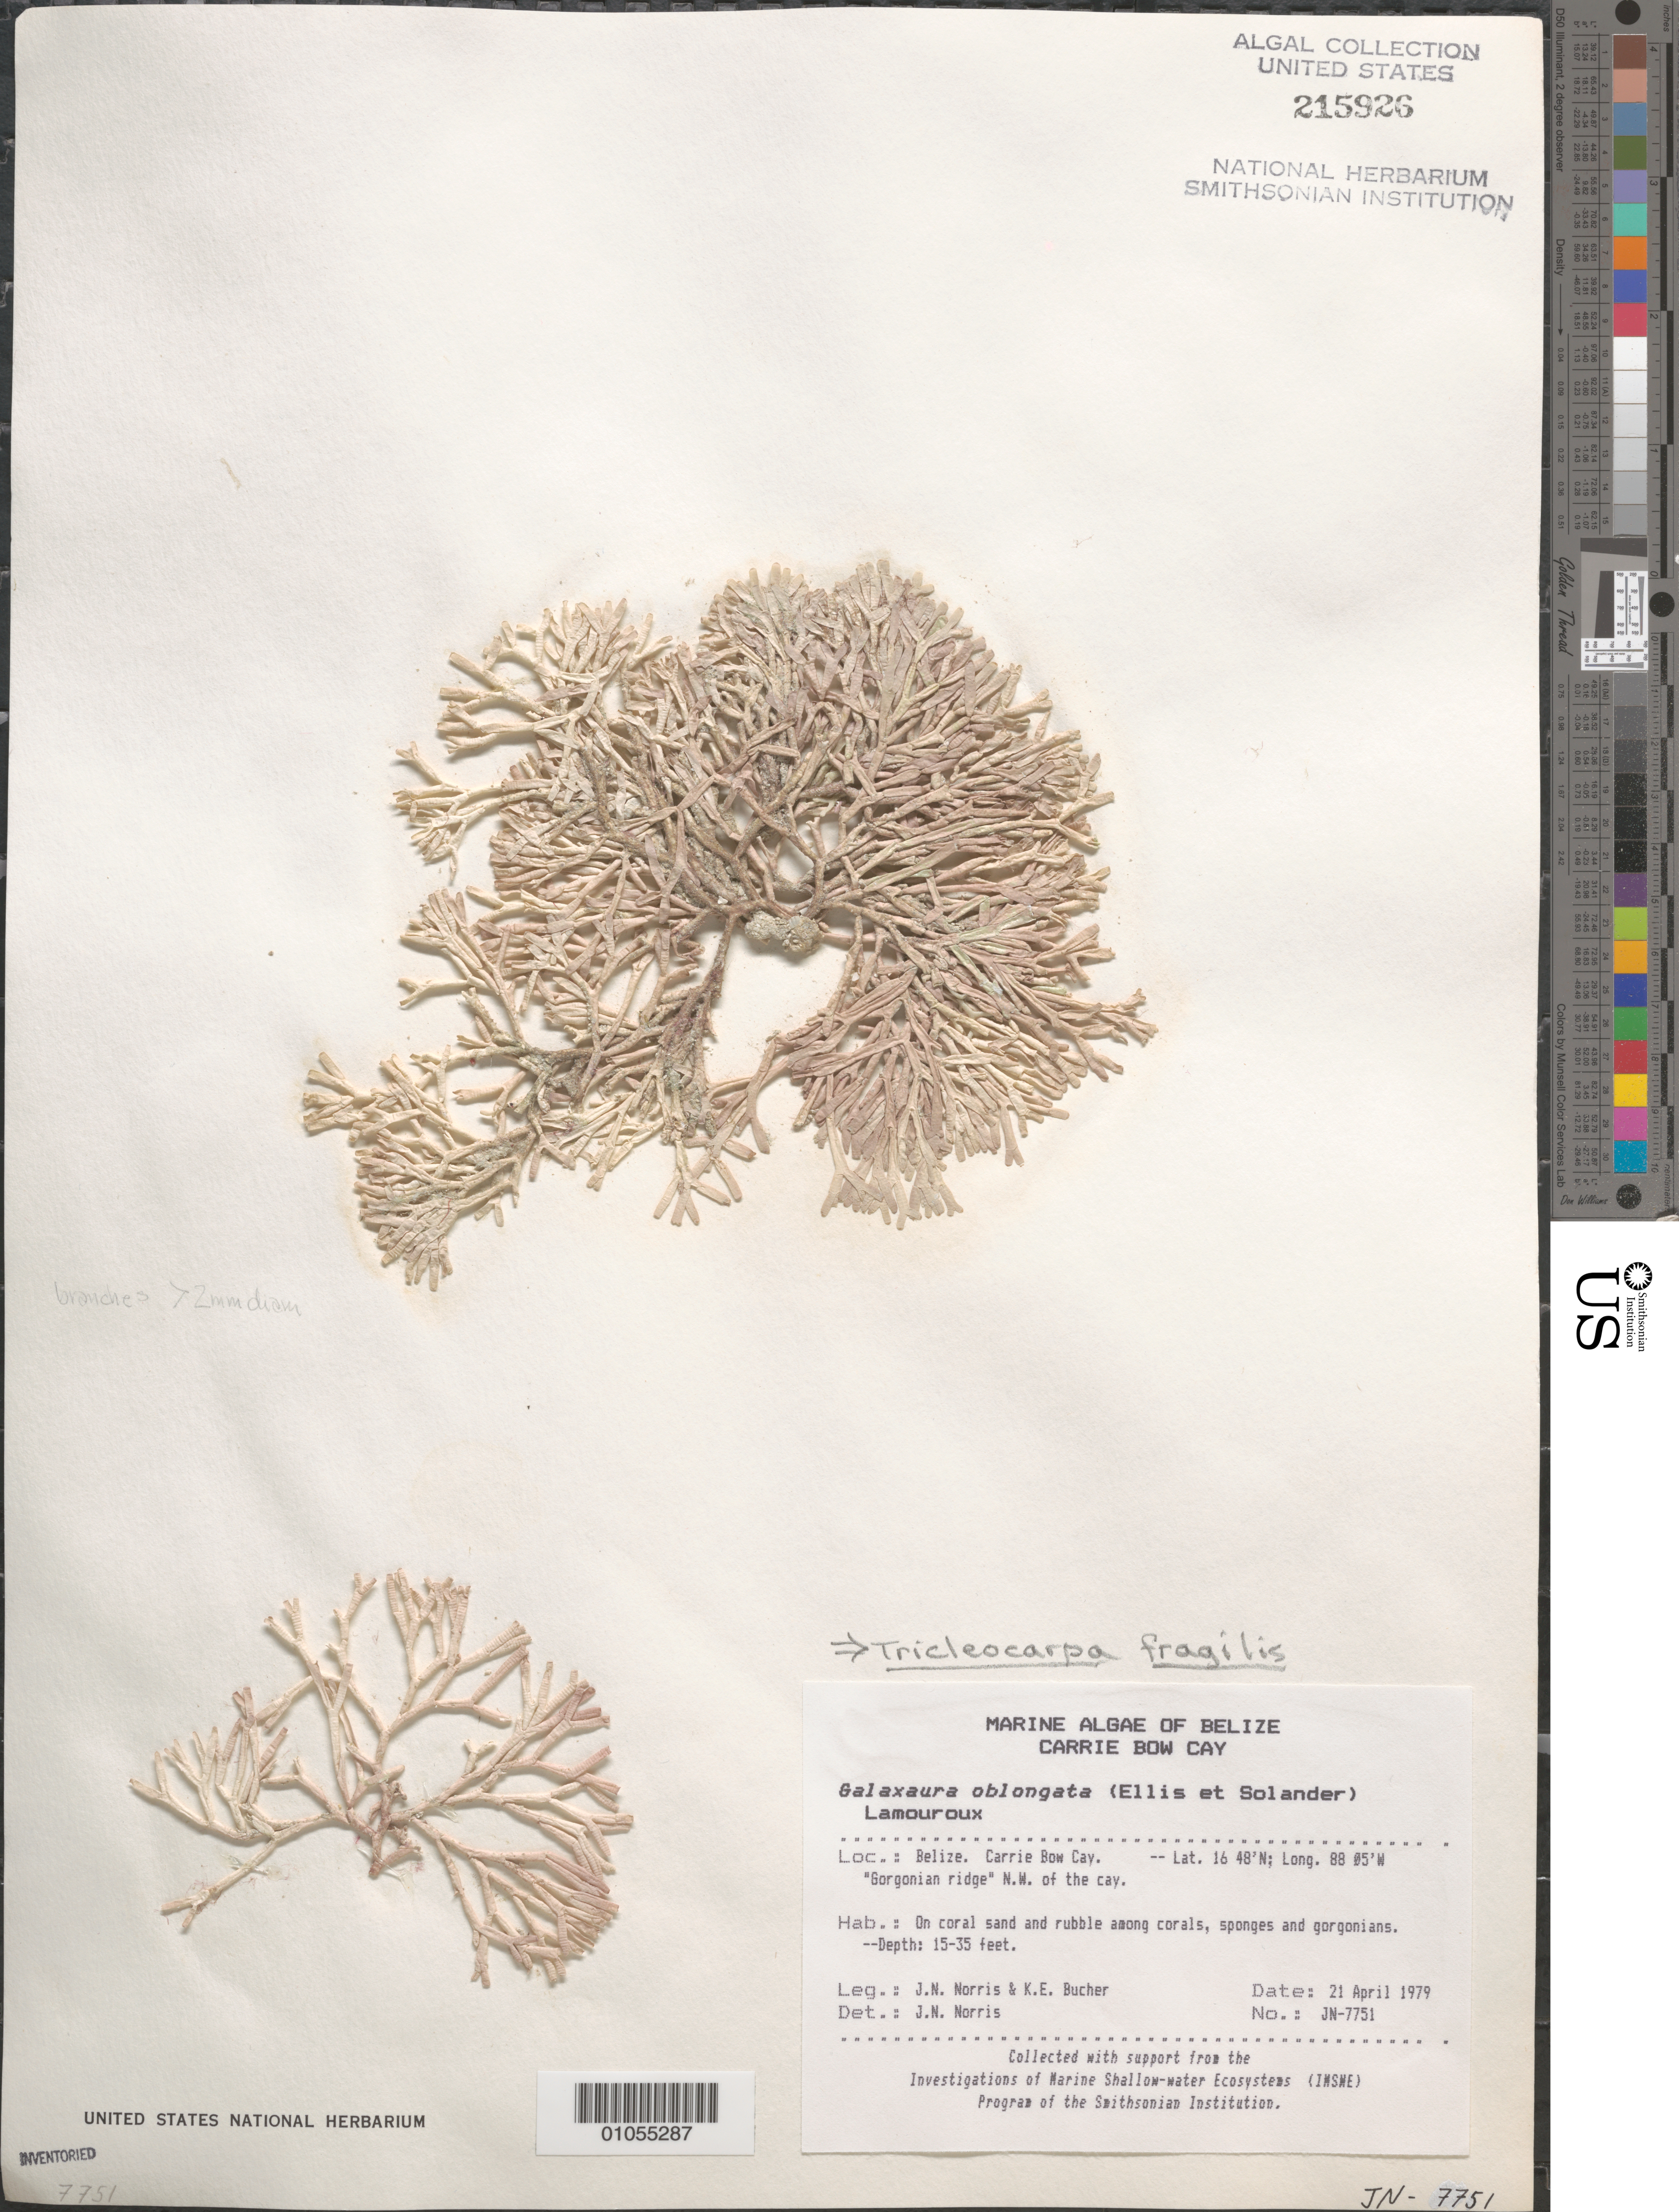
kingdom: Plantae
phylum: Rhodophyta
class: Florideophyceae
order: Nemaliales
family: Galaxauraceae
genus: Tricleocarpa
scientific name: Tricleocarpa fragilis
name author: (L.) Huisman & R.A. Towns.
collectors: J. N. Norris & K. E. Bucher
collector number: JN-7751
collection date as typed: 21 Apr 1979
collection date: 1979-04-21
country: Belize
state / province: Stann Creek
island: Carrie Bow Cay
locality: "Gorgonian ridge" northwest of the cay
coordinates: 16 48'N, 88 05'W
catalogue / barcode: US 215926